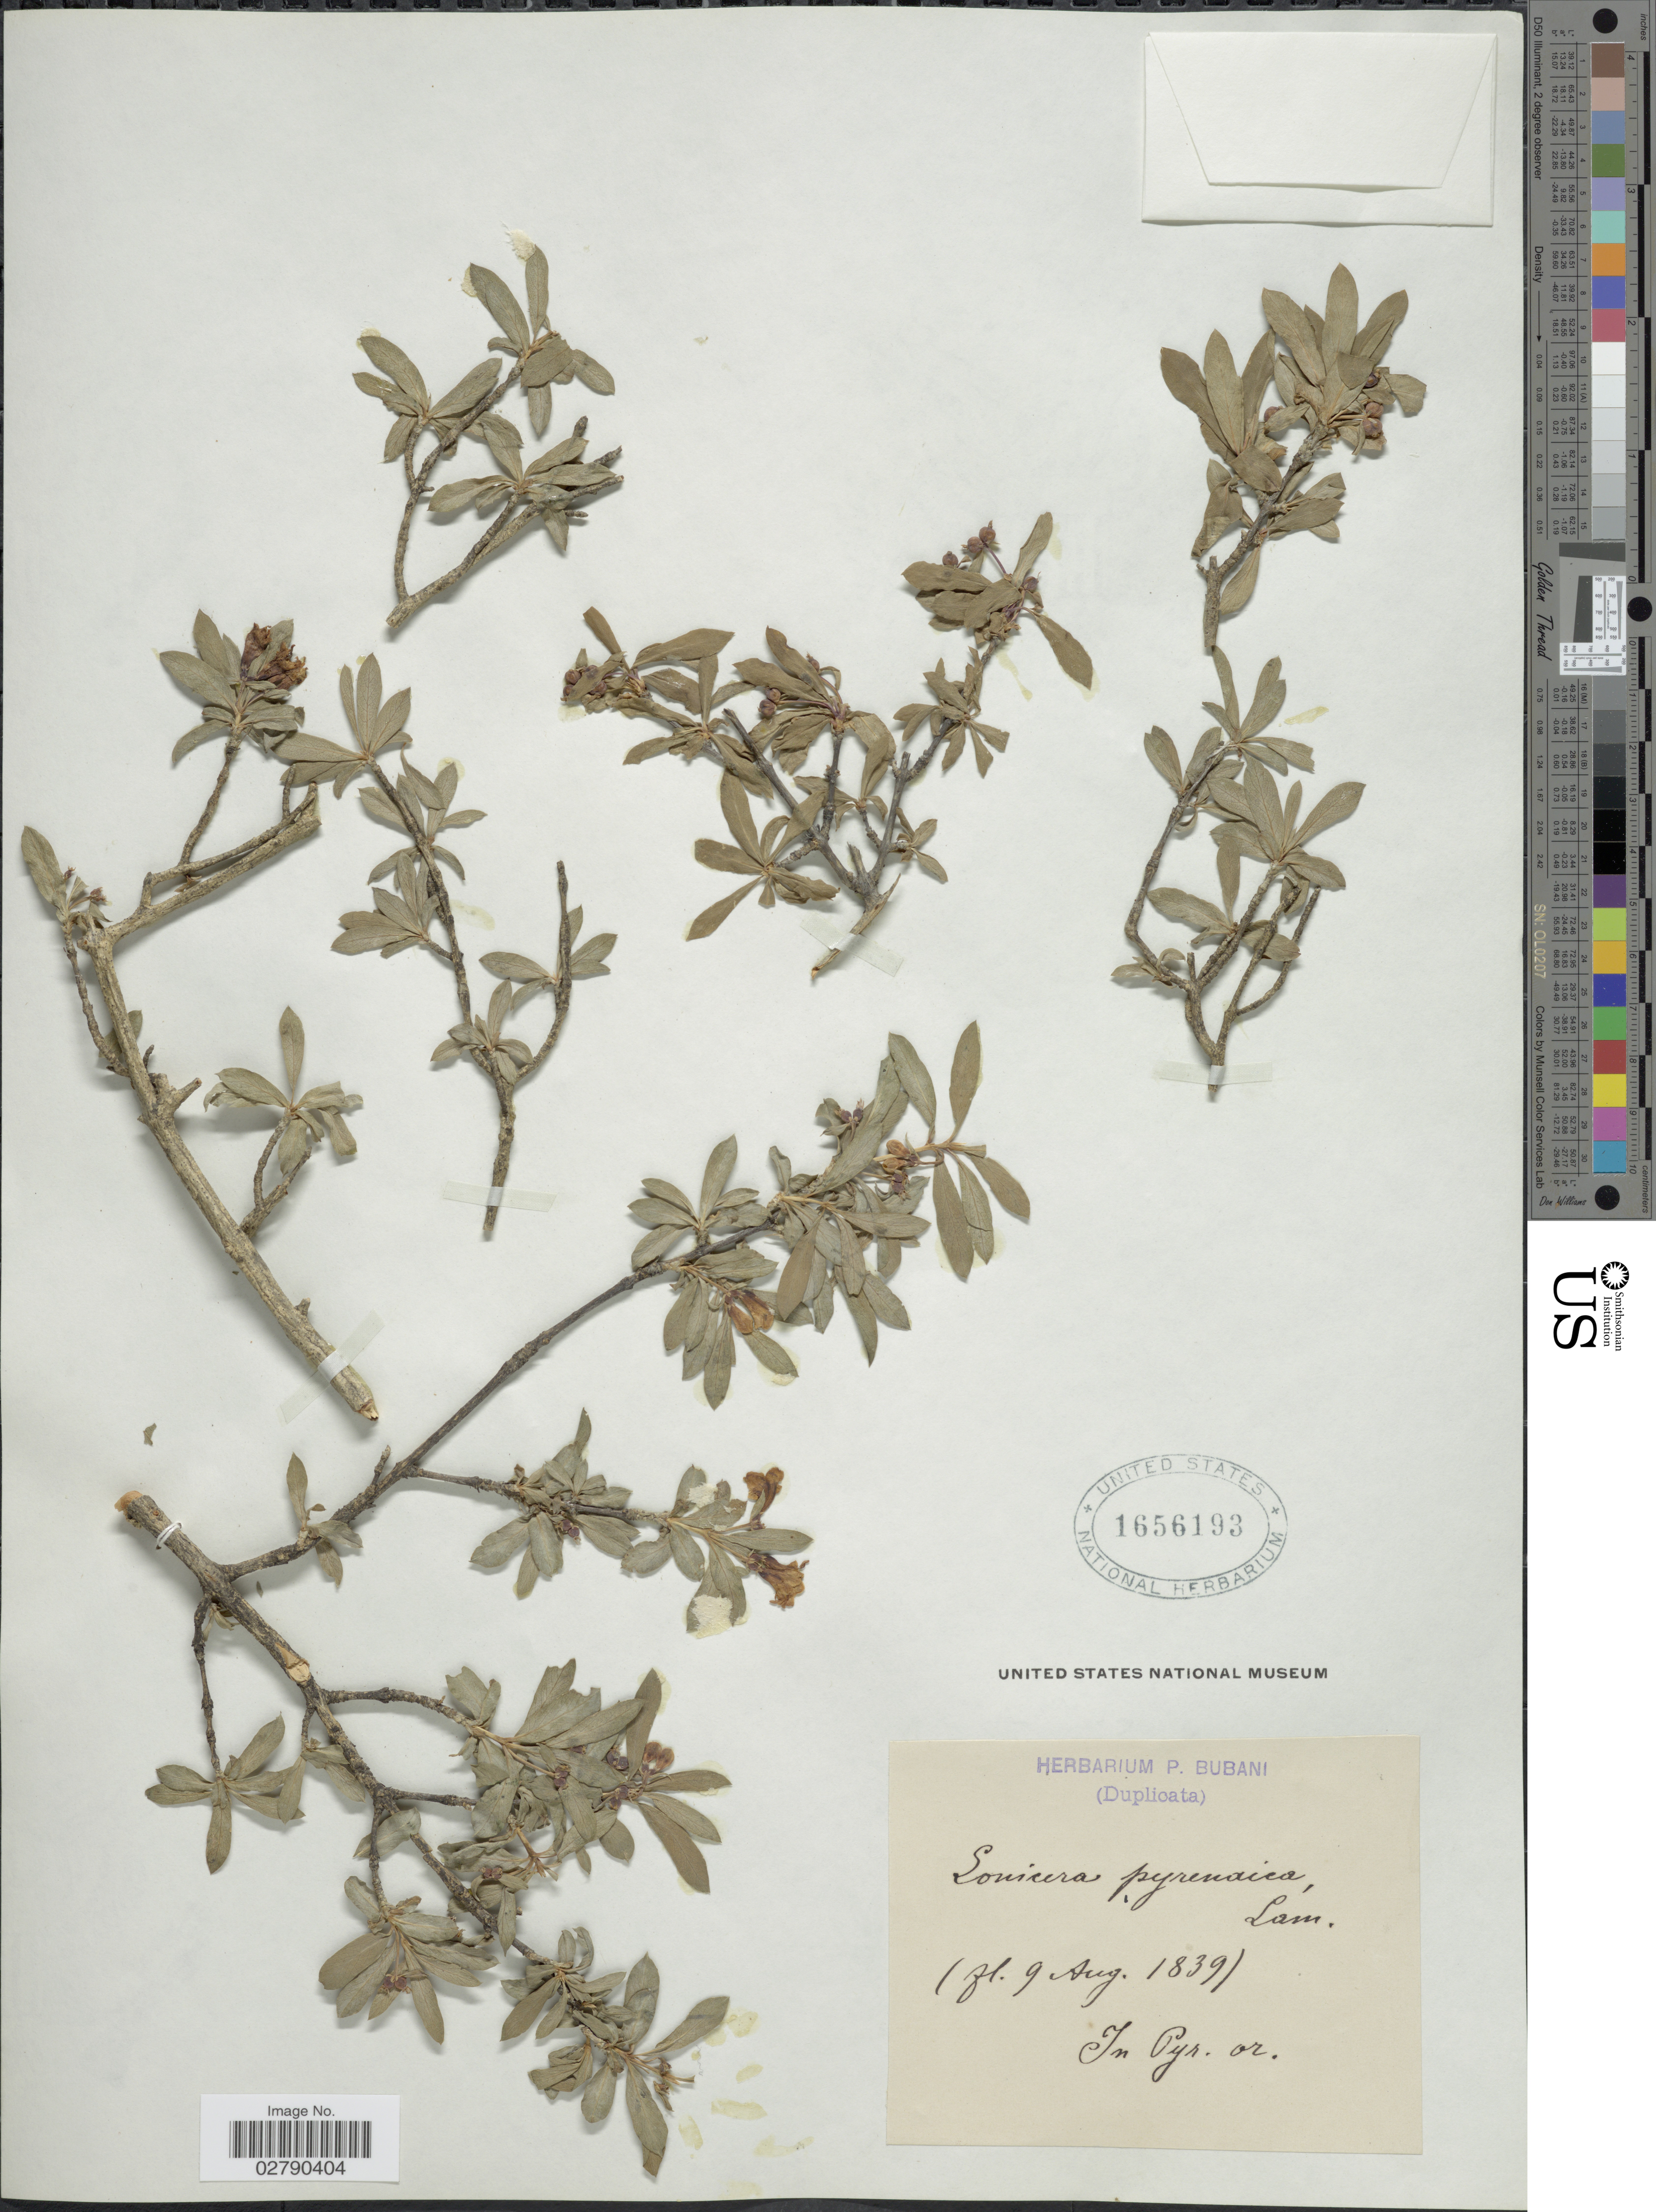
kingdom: Plantae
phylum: Tracheophyta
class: Magnoliopsida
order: Dipsacales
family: Caprifoliaceae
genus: Lonicera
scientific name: Lonicera pyrenaica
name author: L.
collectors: ex herb. P. Bubani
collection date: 1839-08-09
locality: In Pyr. or.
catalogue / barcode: US 1656193